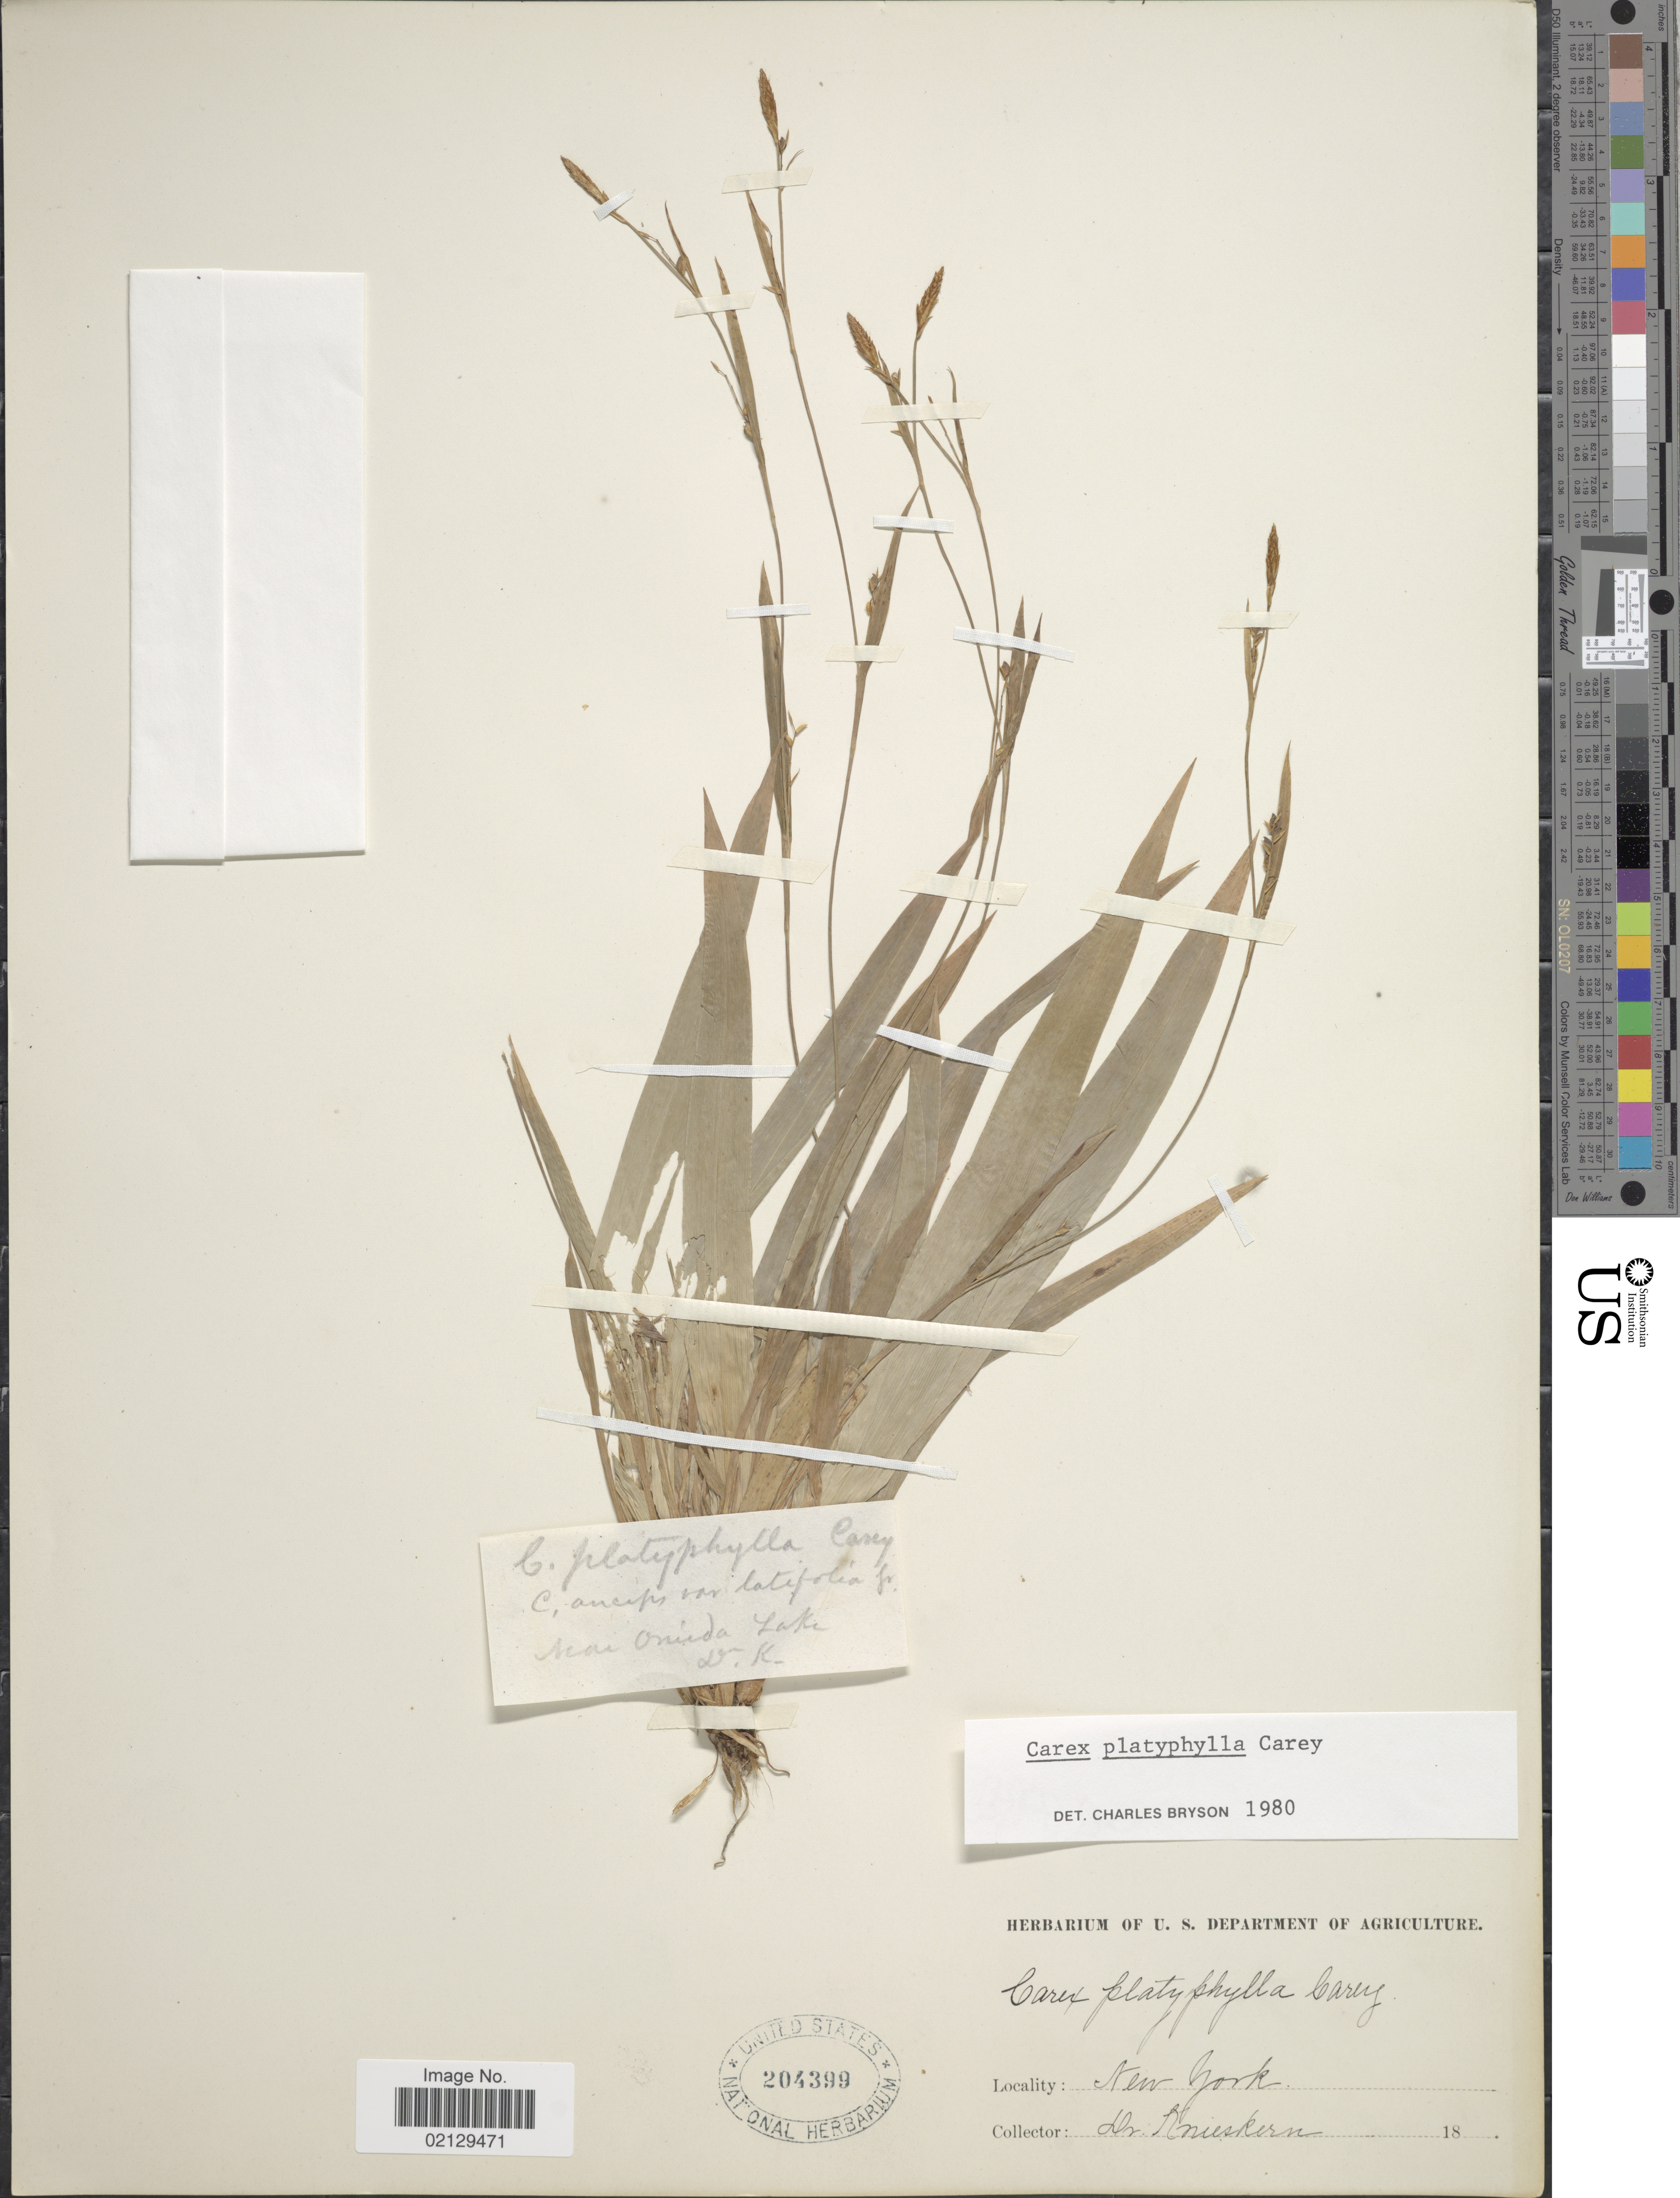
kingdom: Plantae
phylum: Tracheophyta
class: Liliopsida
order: Poales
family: Cyperaceae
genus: Carex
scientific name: Carex platyphylla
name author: J. Carey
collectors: Knieskern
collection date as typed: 18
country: United States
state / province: New York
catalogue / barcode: US 204399